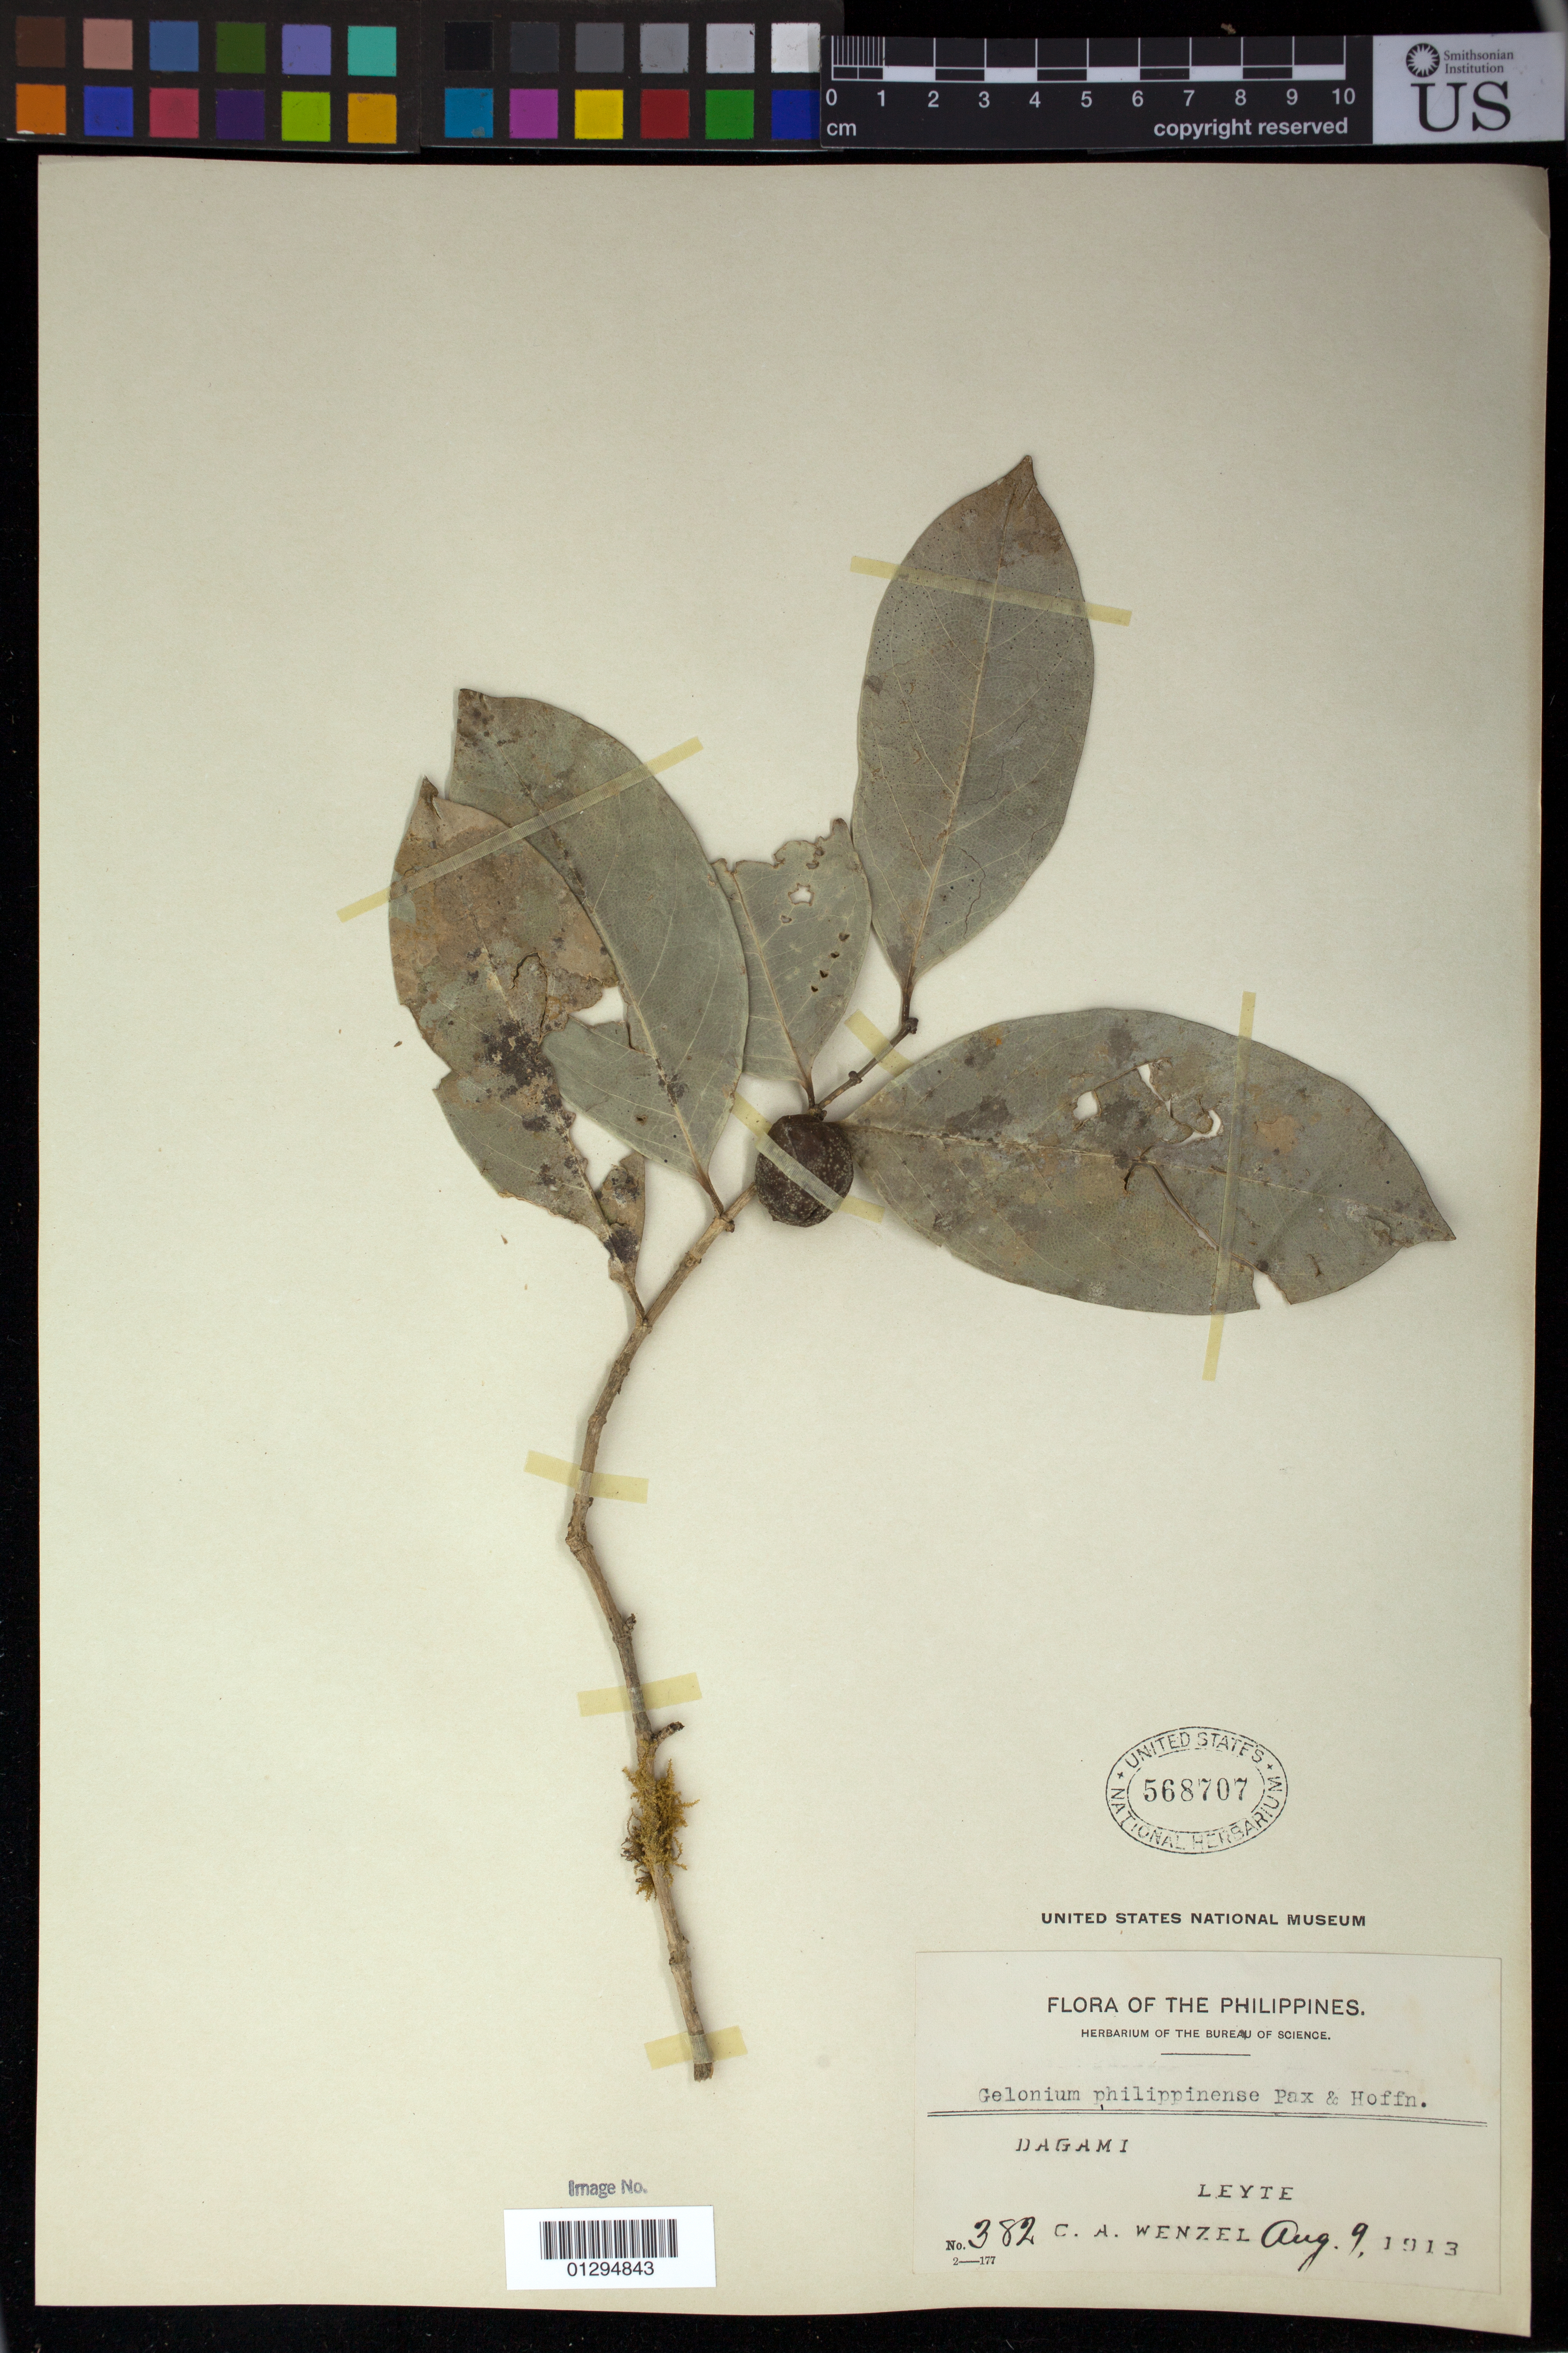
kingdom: Plantae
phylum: Tracheophyta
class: Magnoliopsida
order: Malpighiales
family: Euphorbiaceae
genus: Suregada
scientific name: Suregada philippinensis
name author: (Pax & K. Hoffm.) Croizat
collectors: C. Wenzel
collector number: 382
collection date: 1913-08-09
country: Philippines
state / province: Eastern Visayas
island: Leyte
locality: Dagami, Leyte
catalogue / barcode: US 568707